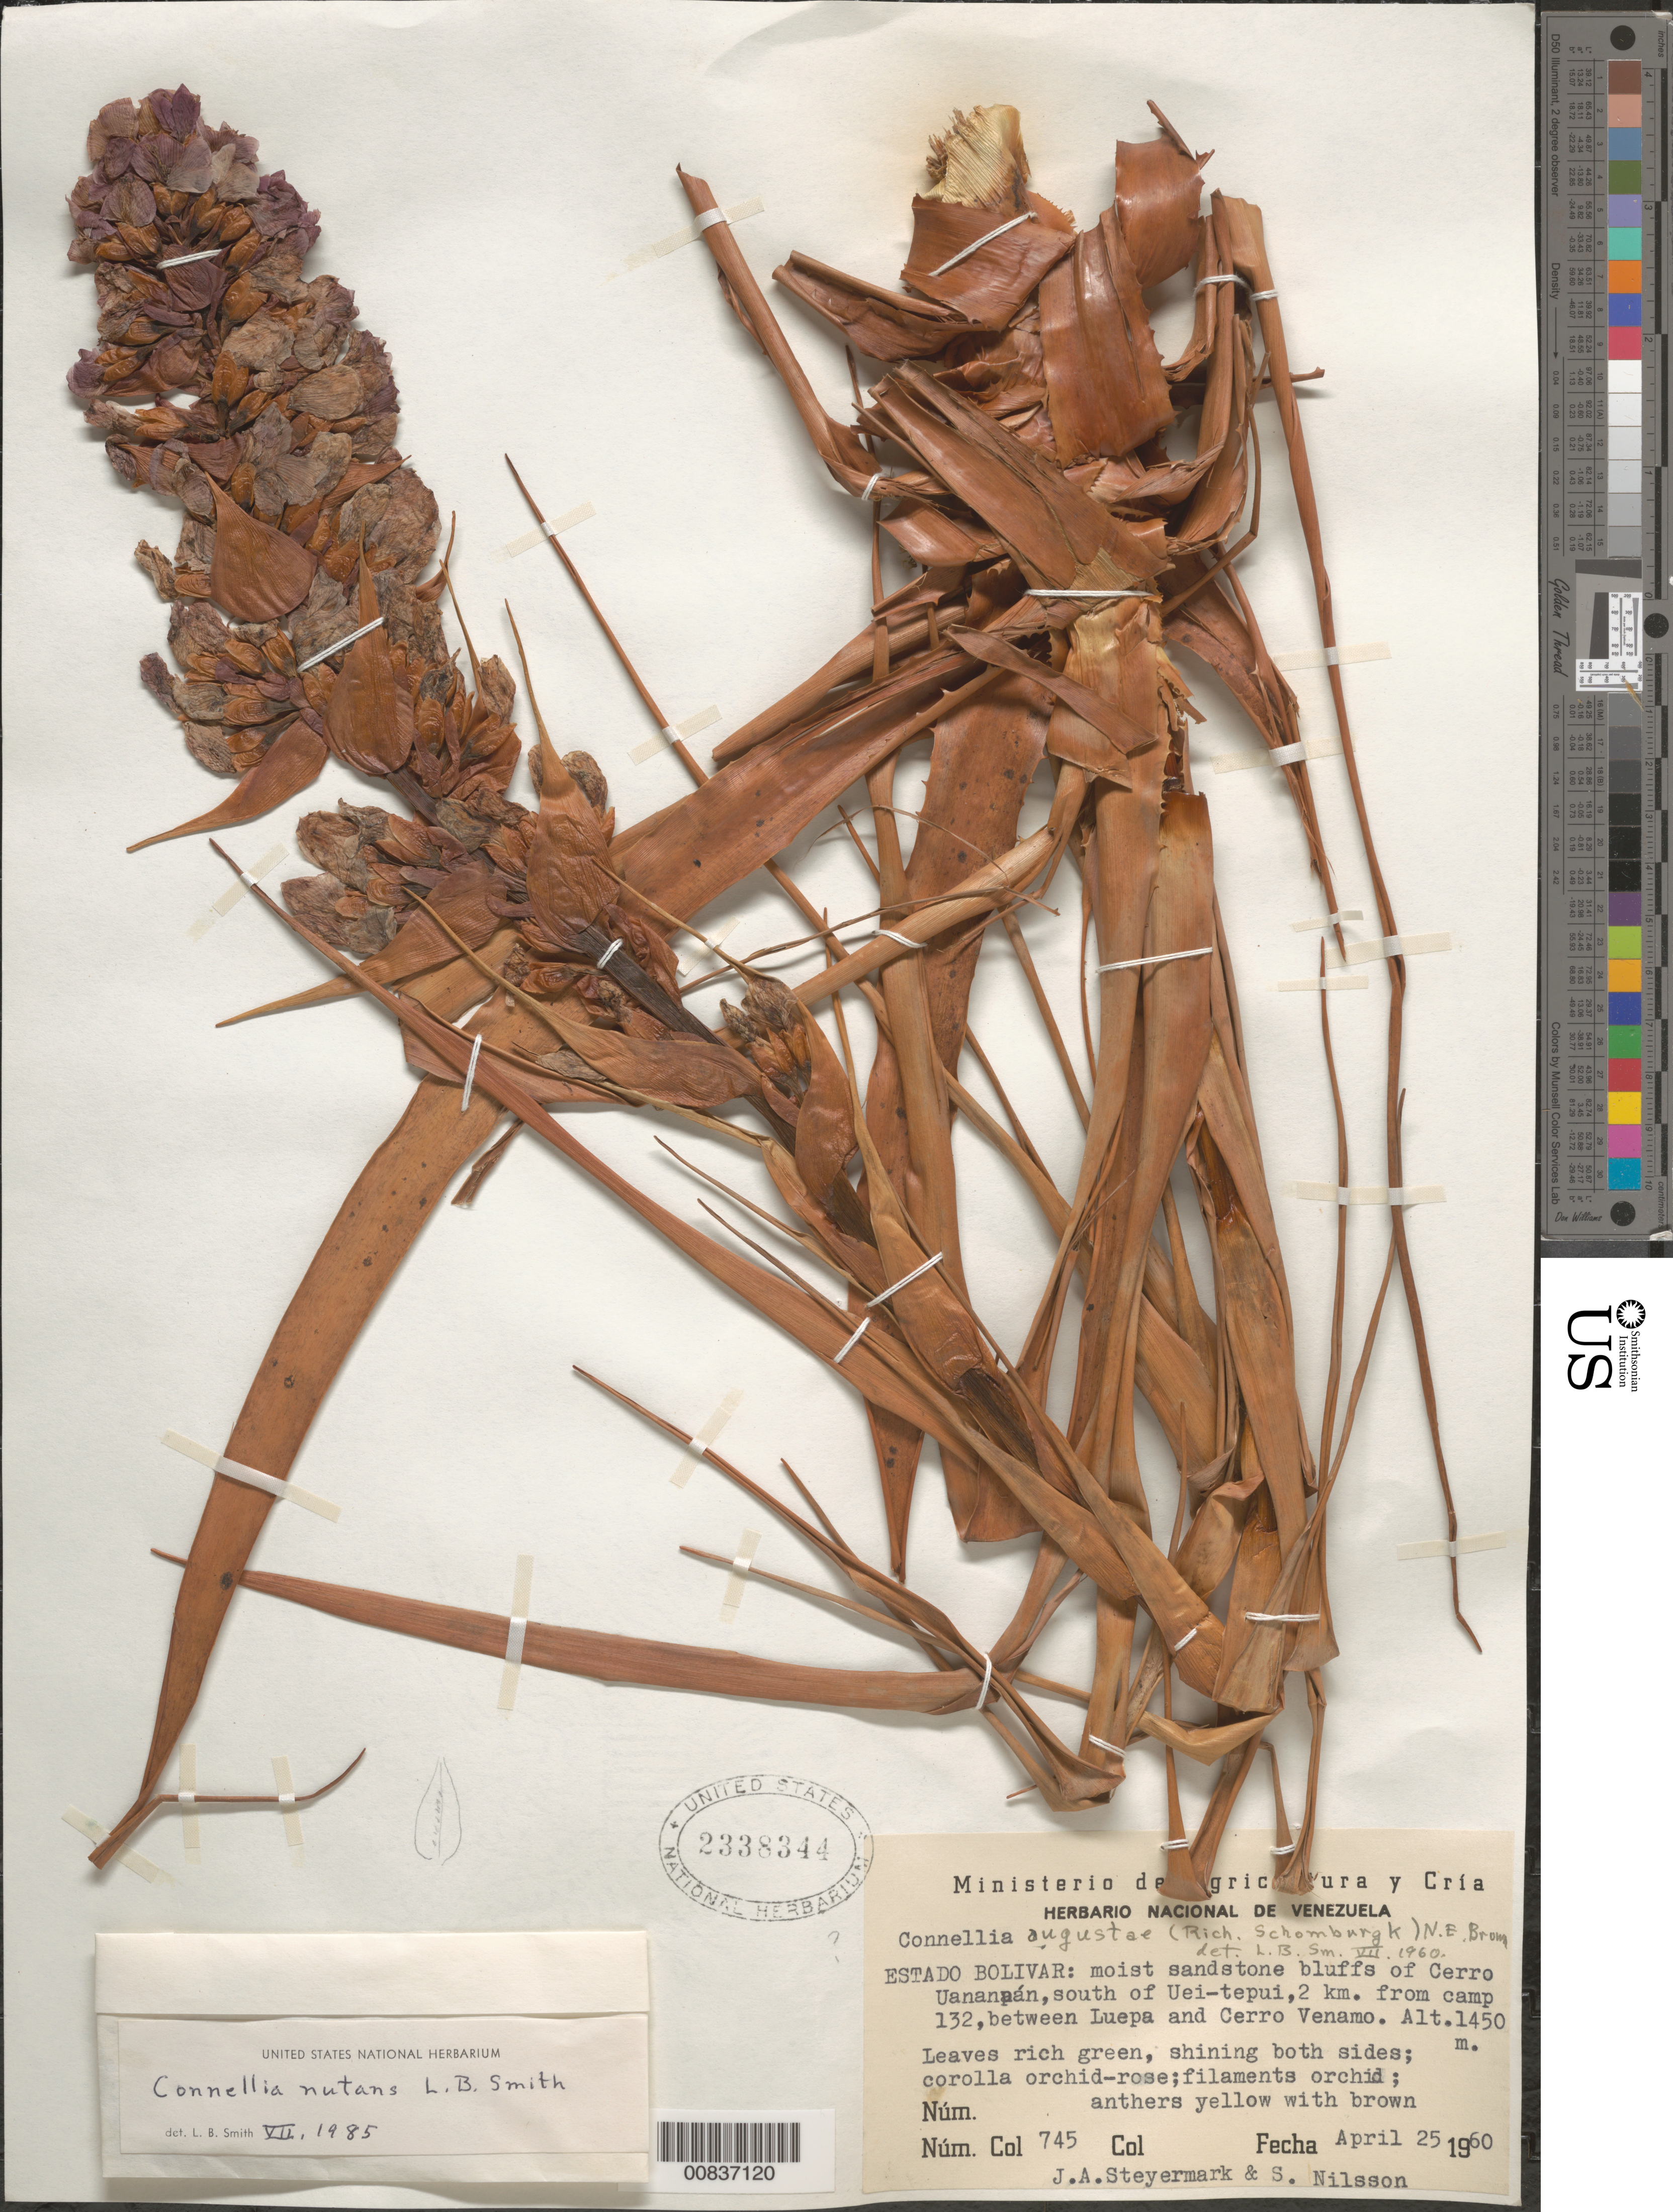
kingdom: Plantae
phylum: Tracheophyta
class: Liliopsida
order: Poales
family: Bromeliaceae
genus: Connellia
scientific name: Connellia nutans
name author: L.B. Sm.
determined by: Smith, Lyman B., (US), NMNH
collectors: J. Steyermark & S. Nilsson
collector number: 60 745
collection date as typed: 25-Apr-60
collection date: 1960-04-25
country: Venezuela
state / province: Bolívar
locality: Cerro Uananapán, between km 134-146, between Luepa and Cerro Venamo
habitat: Moist sandstone bluffs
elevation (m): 1450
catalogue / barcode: US 2338344